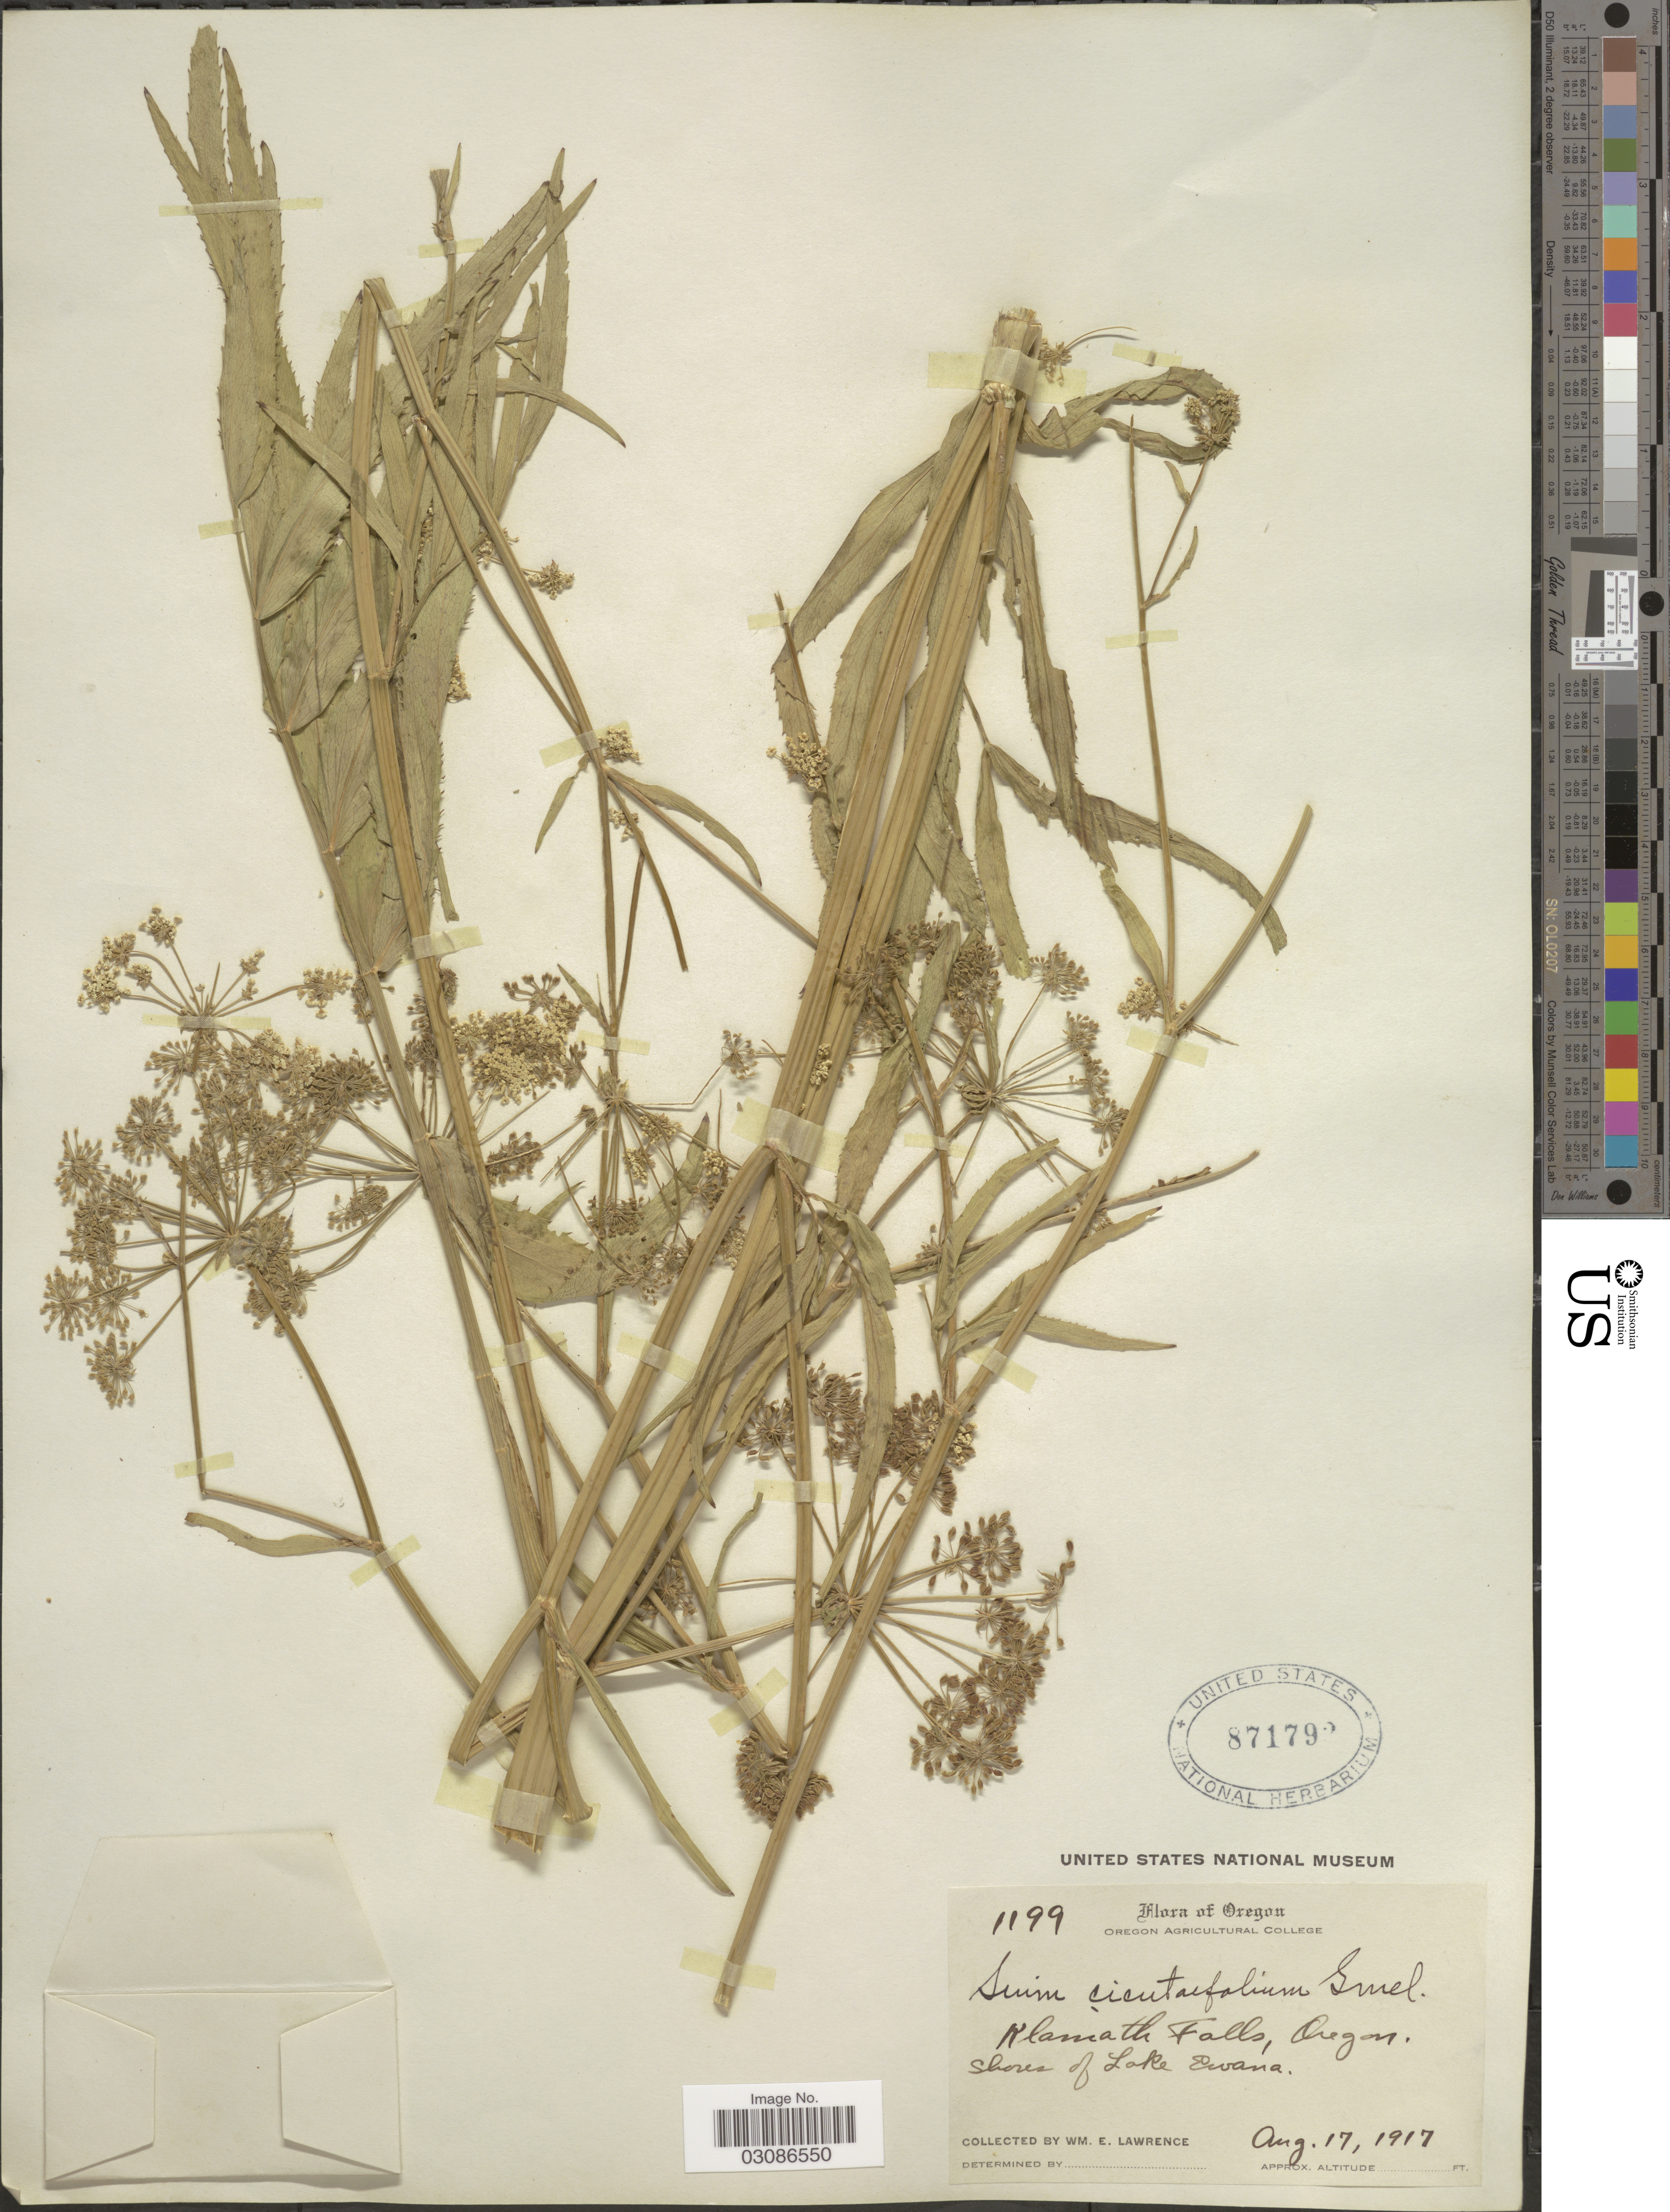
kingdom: Plantae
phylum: Tracheophyta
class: Magnoliopsida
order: Apiales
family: Apiaceae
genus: Sium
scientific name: Sium suave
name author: Walter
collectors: W. Lawrence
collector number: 1199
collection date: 1917-08-17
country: United States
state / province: Oregon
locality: Klamath Falls, shores of Lake Ewana.